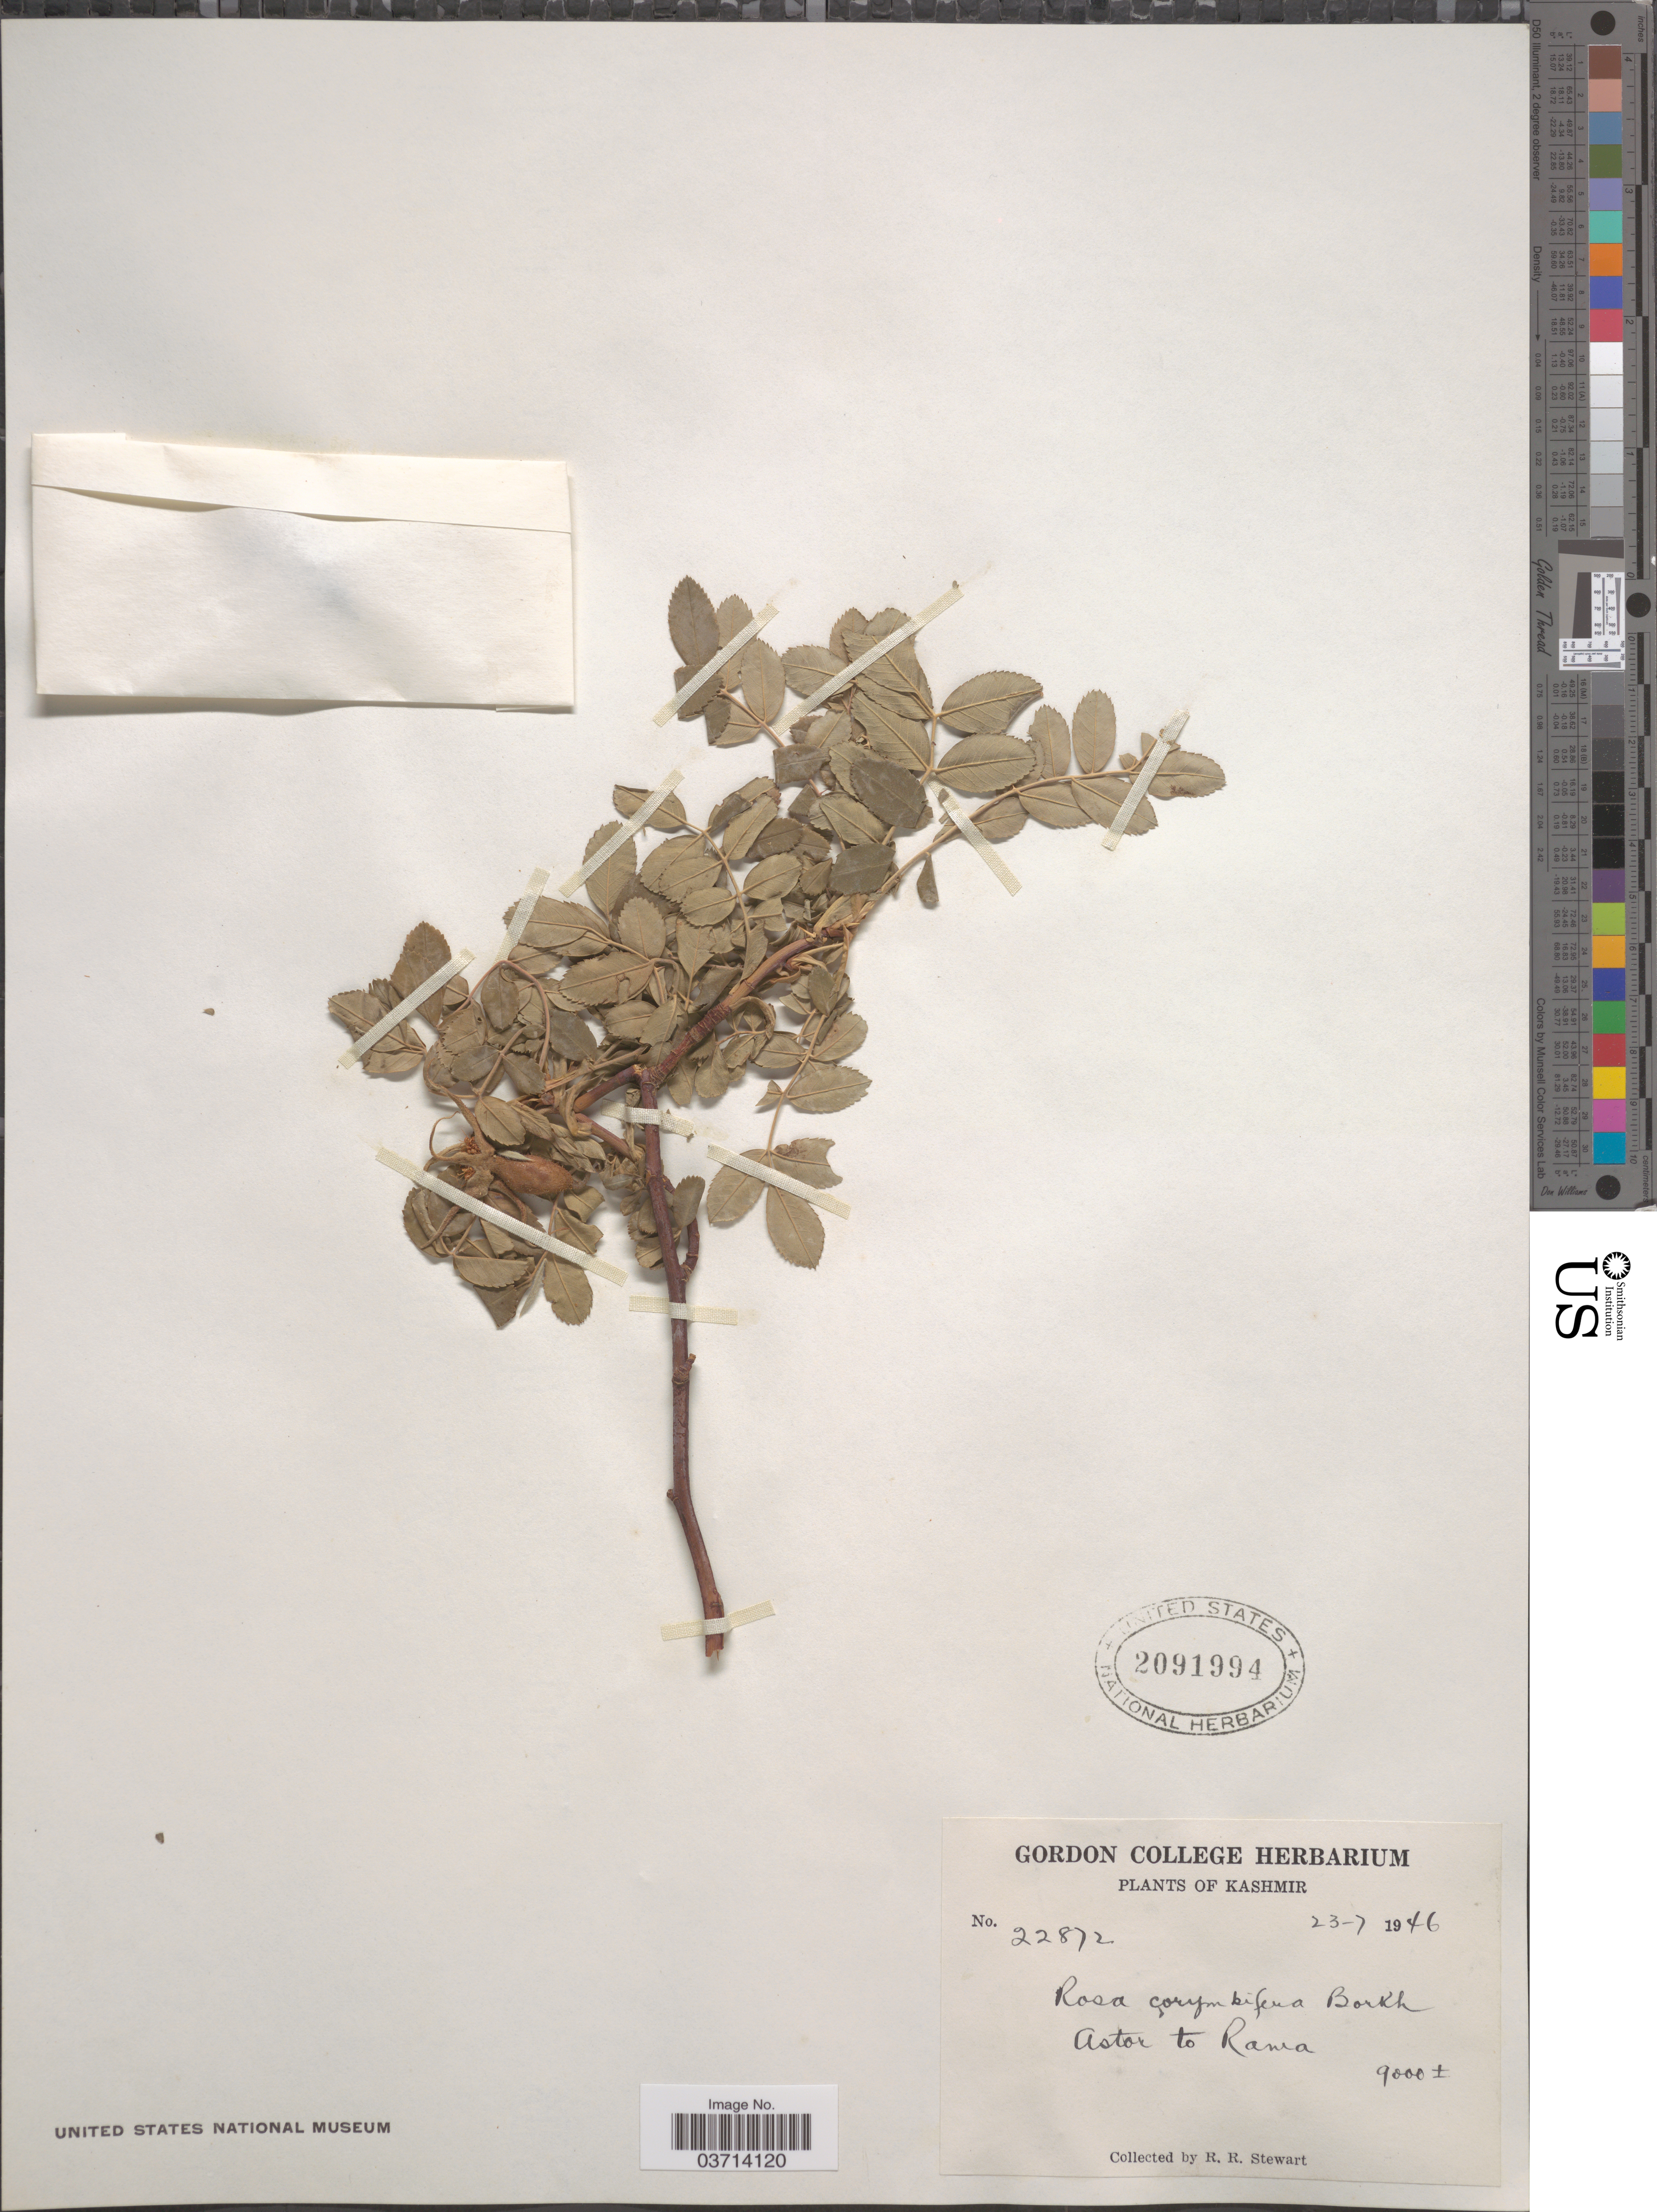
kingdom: Plantae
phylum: Tracheophyta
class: Magnoliopsida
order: Rosales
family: Rosaceae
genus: Rosa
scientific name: Rosa corymbifera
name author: Borkh.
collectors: R. Stewart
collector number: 22872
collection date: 1946-07-23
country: India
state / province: Jammu and Kashmir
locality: Kashmir. Astor to Rama.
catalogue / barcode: US 2091994